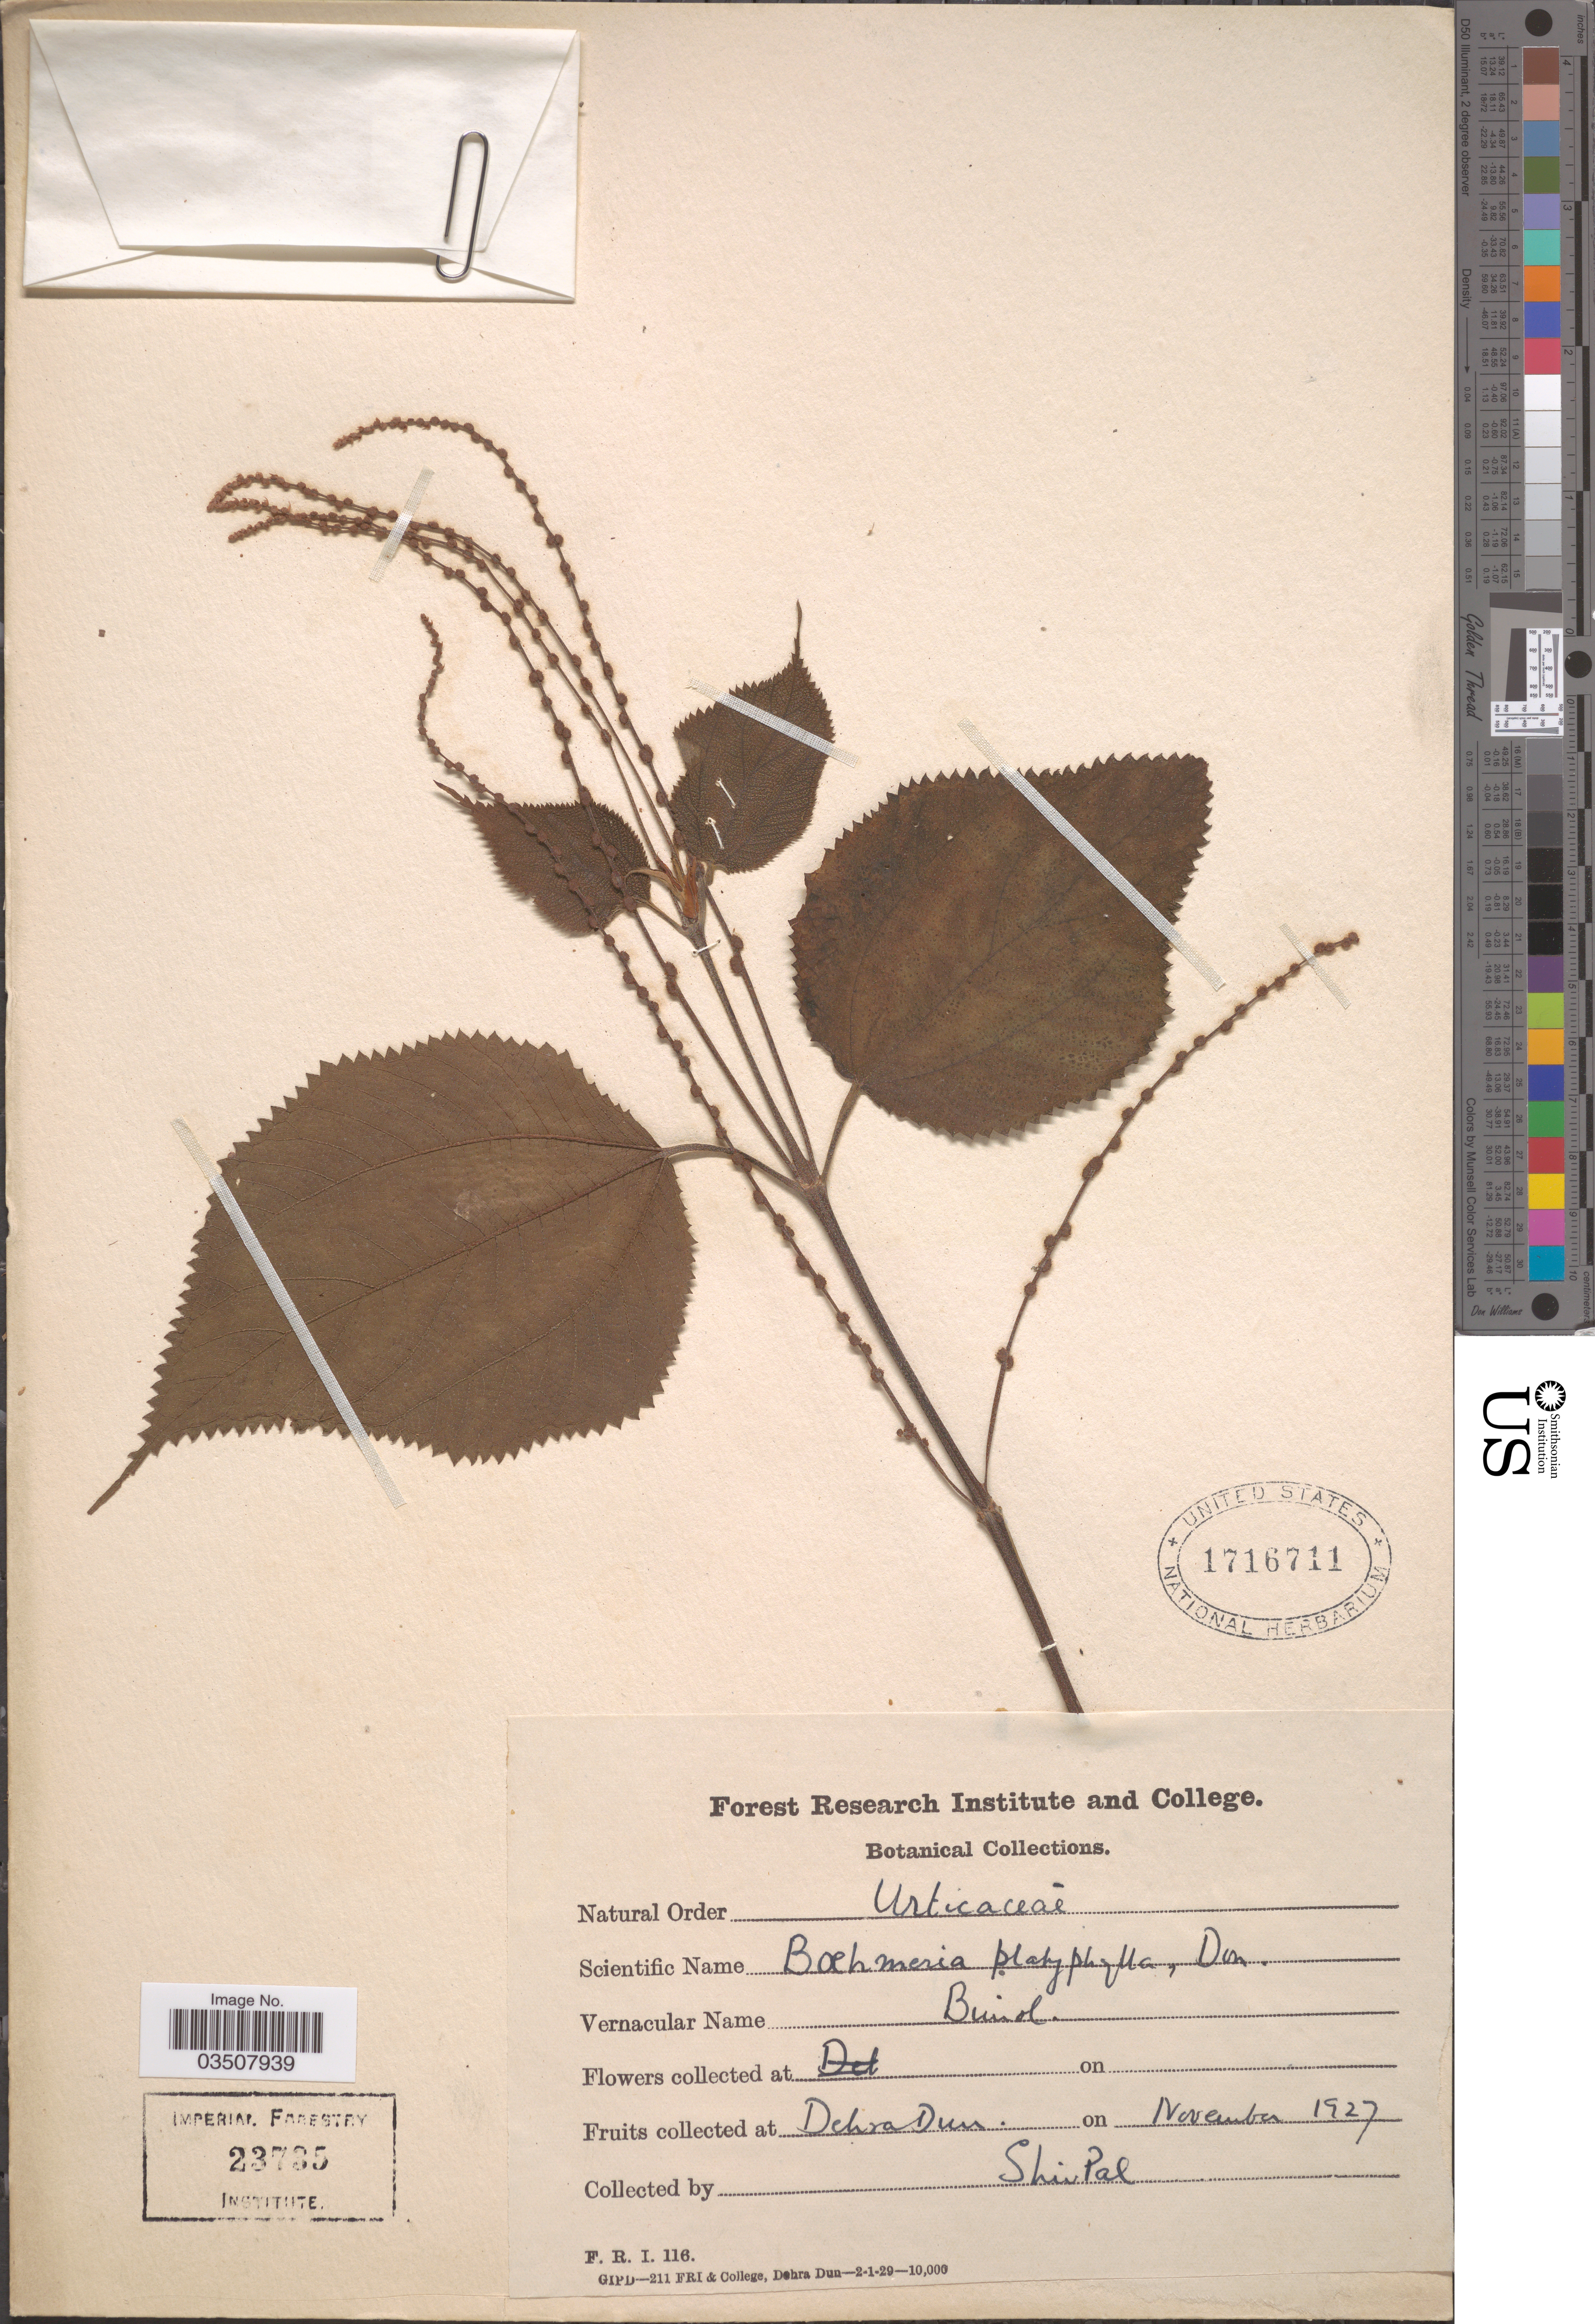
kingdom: Plantae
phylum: Tracheophyta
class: Magnoliopsida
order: Rosales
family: Urticaceae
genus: Boehmeria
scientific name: Boehmeria platyphylla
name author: G. Don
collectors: -. Shivpal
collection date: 1927-11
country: India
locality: Dehra Dun.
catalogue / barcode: US 1716711